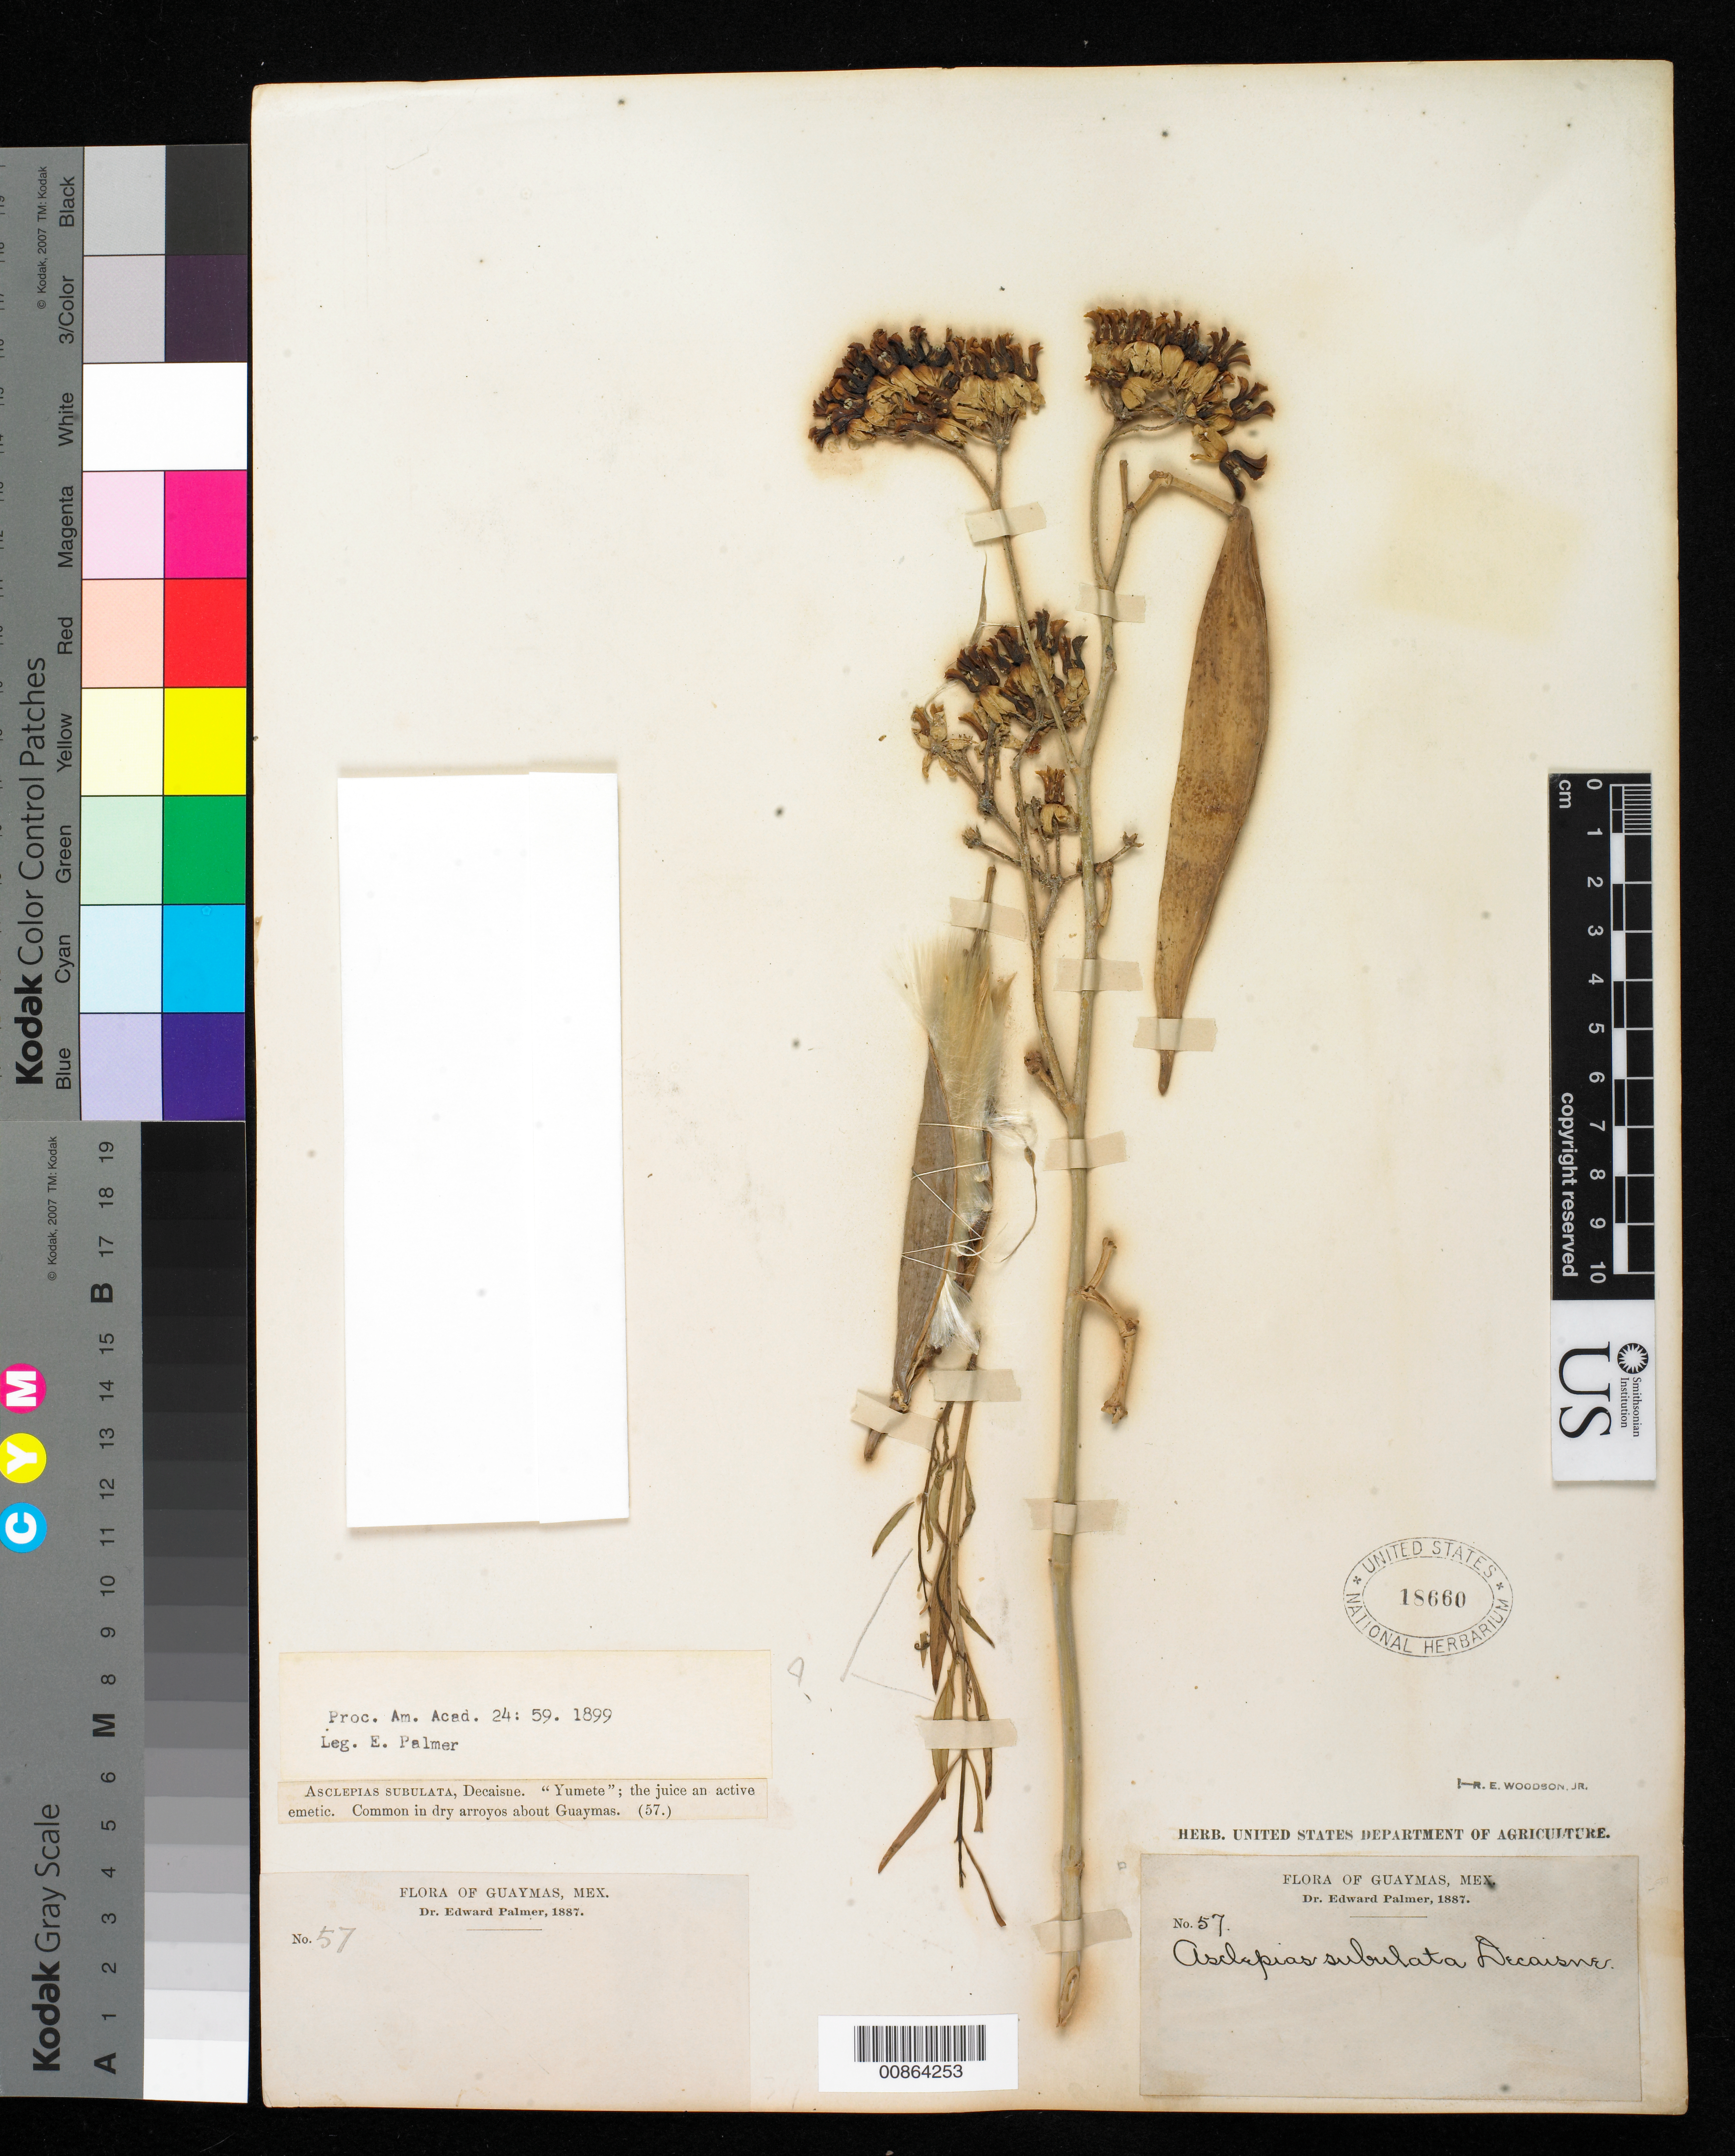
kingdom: Plantae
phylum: Tracheophyta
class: Magnoliopsida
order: Gentianales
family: Apocynaceae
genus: Asclepias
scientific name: Asclepias subulata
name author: Decne.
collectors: E. Palmer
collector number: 57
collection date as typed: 1887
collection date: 1887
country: Mexico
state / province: Sonora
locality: Guaymas, Sonora.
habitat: Common in dry arroyos about Guaymas.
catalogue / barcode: US 18660